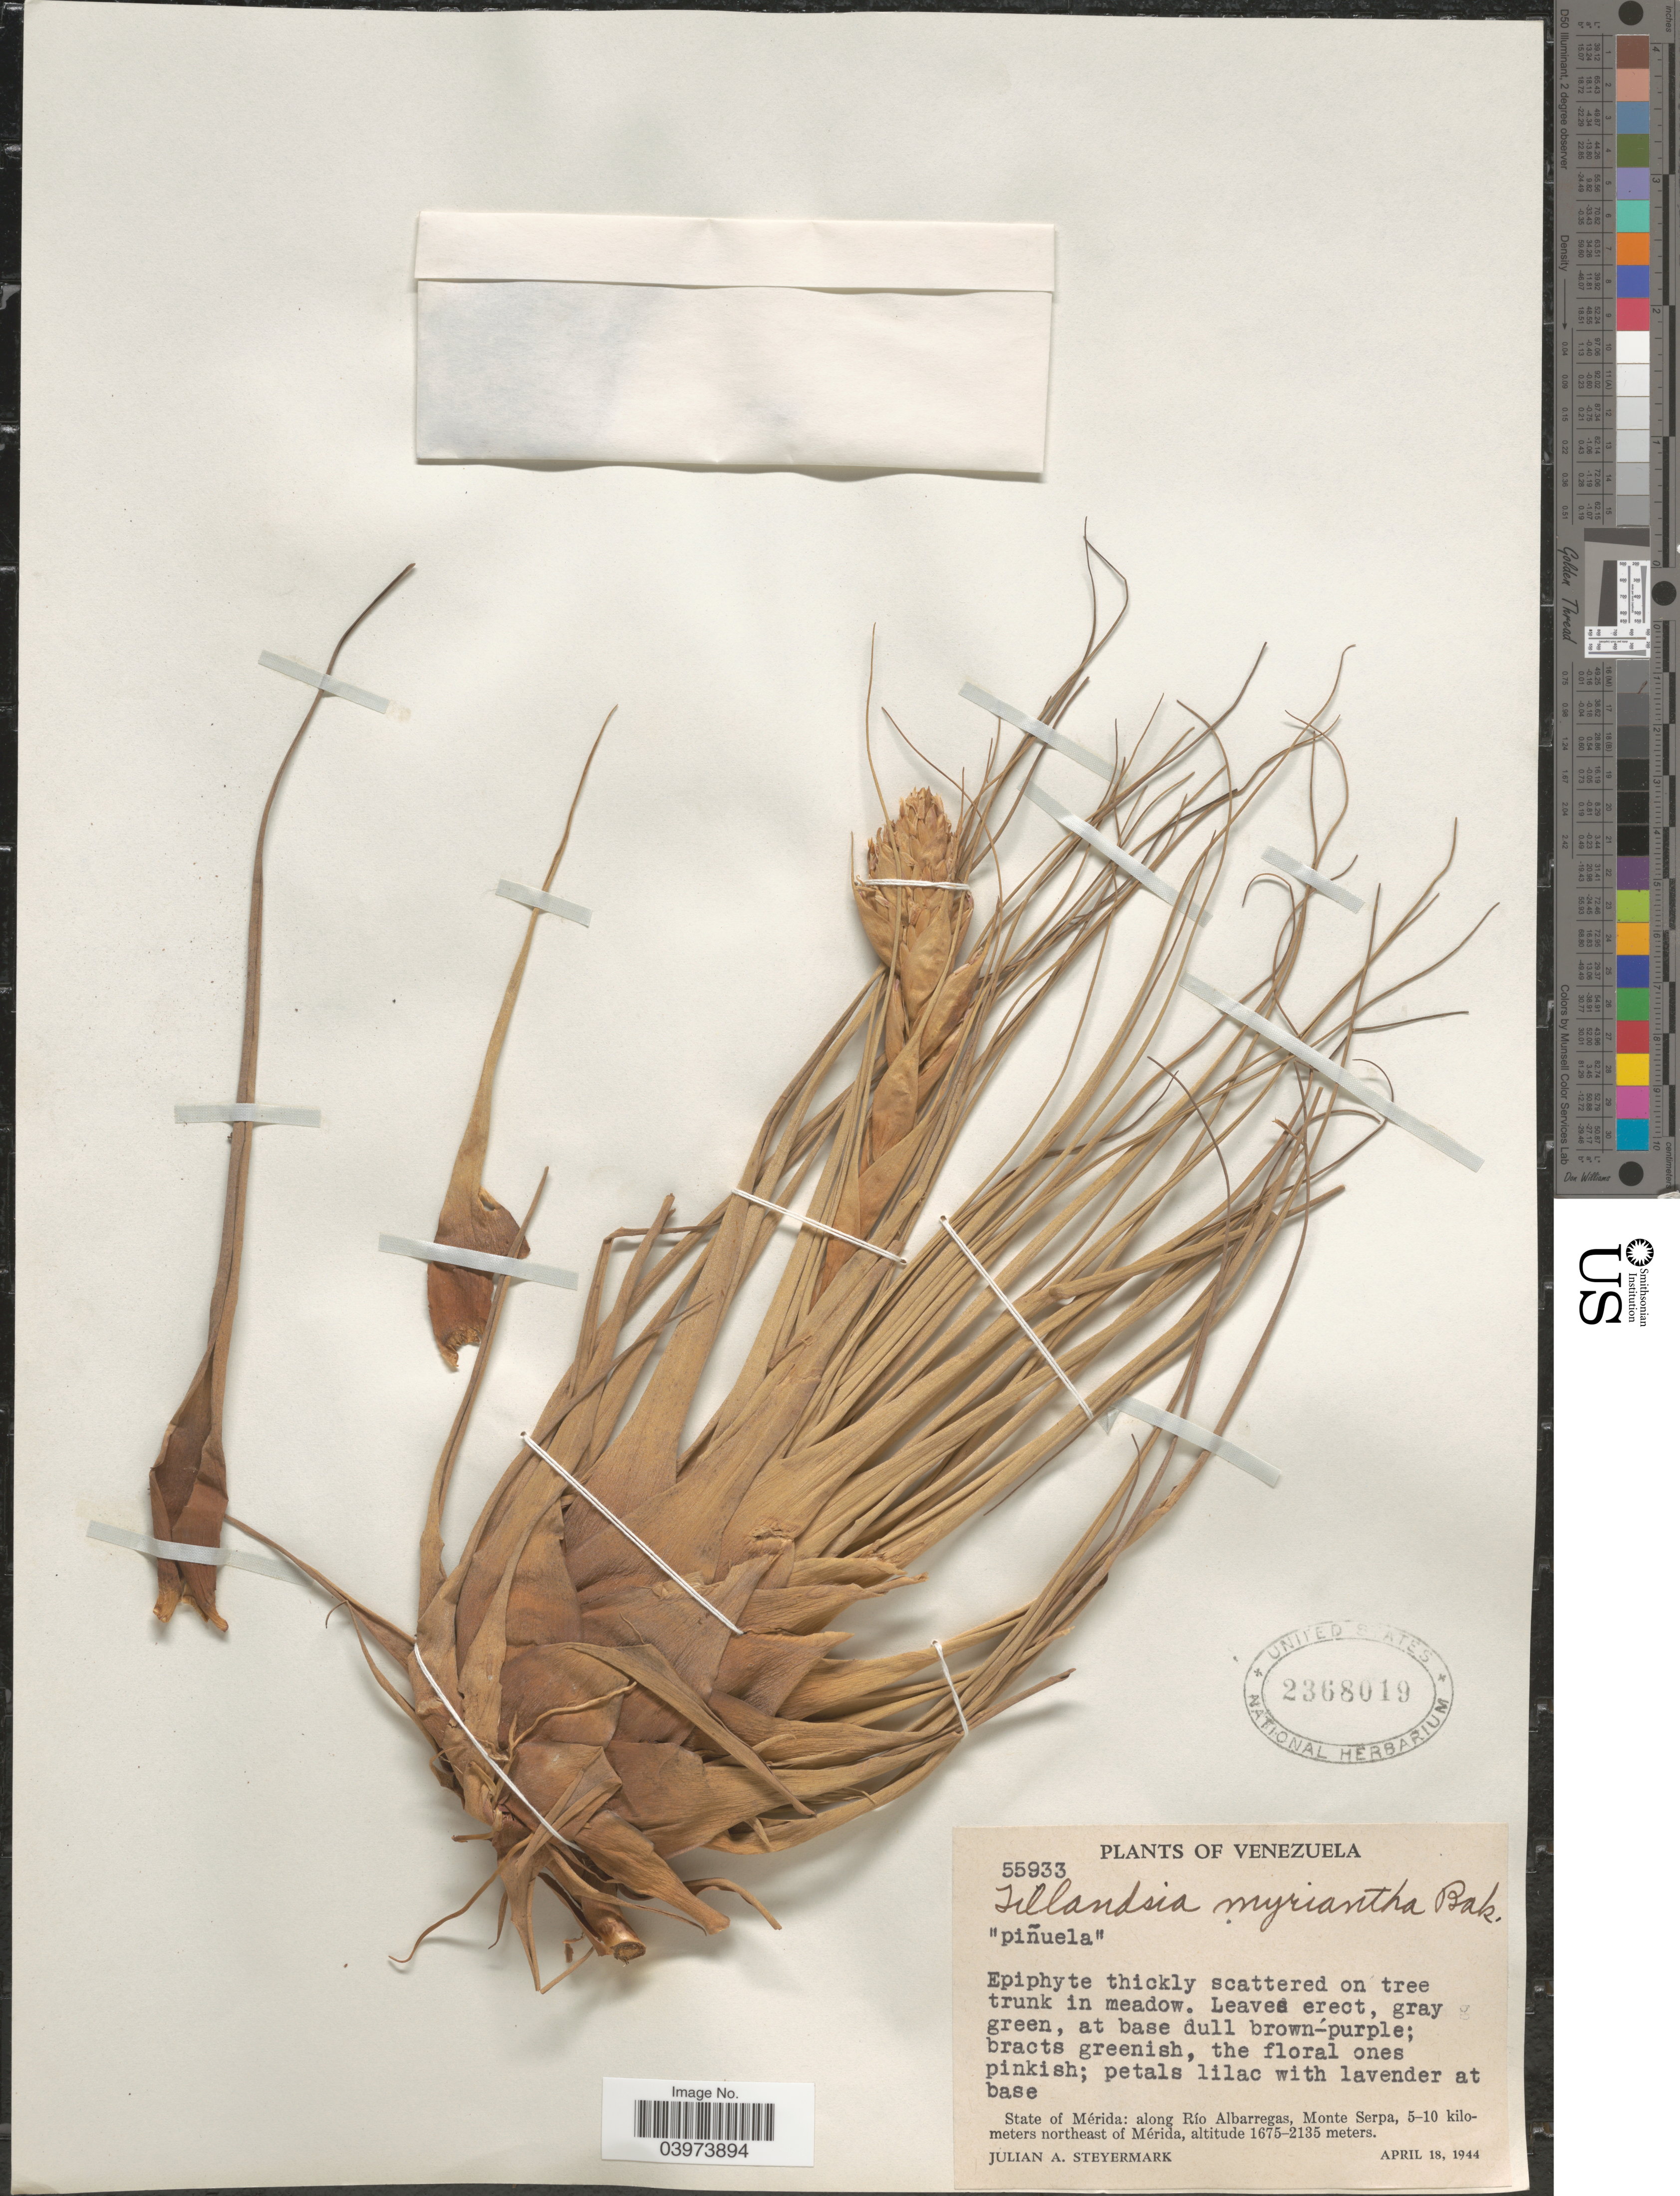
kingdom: Plantae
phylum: Tracheophyta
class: Liliopsida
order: Poales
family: Bromeliaceae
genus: Tillandsia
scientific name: Tillandsia myriantha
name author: Baker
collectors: J. Steyermark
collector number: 55933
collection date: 1944-04-18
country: Venezuela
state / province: Merida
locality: Along Río Albarregas, Monte Serpa, 5-10 kilometers northeast of Mérida.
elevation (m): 1675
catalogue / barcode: US 2368019